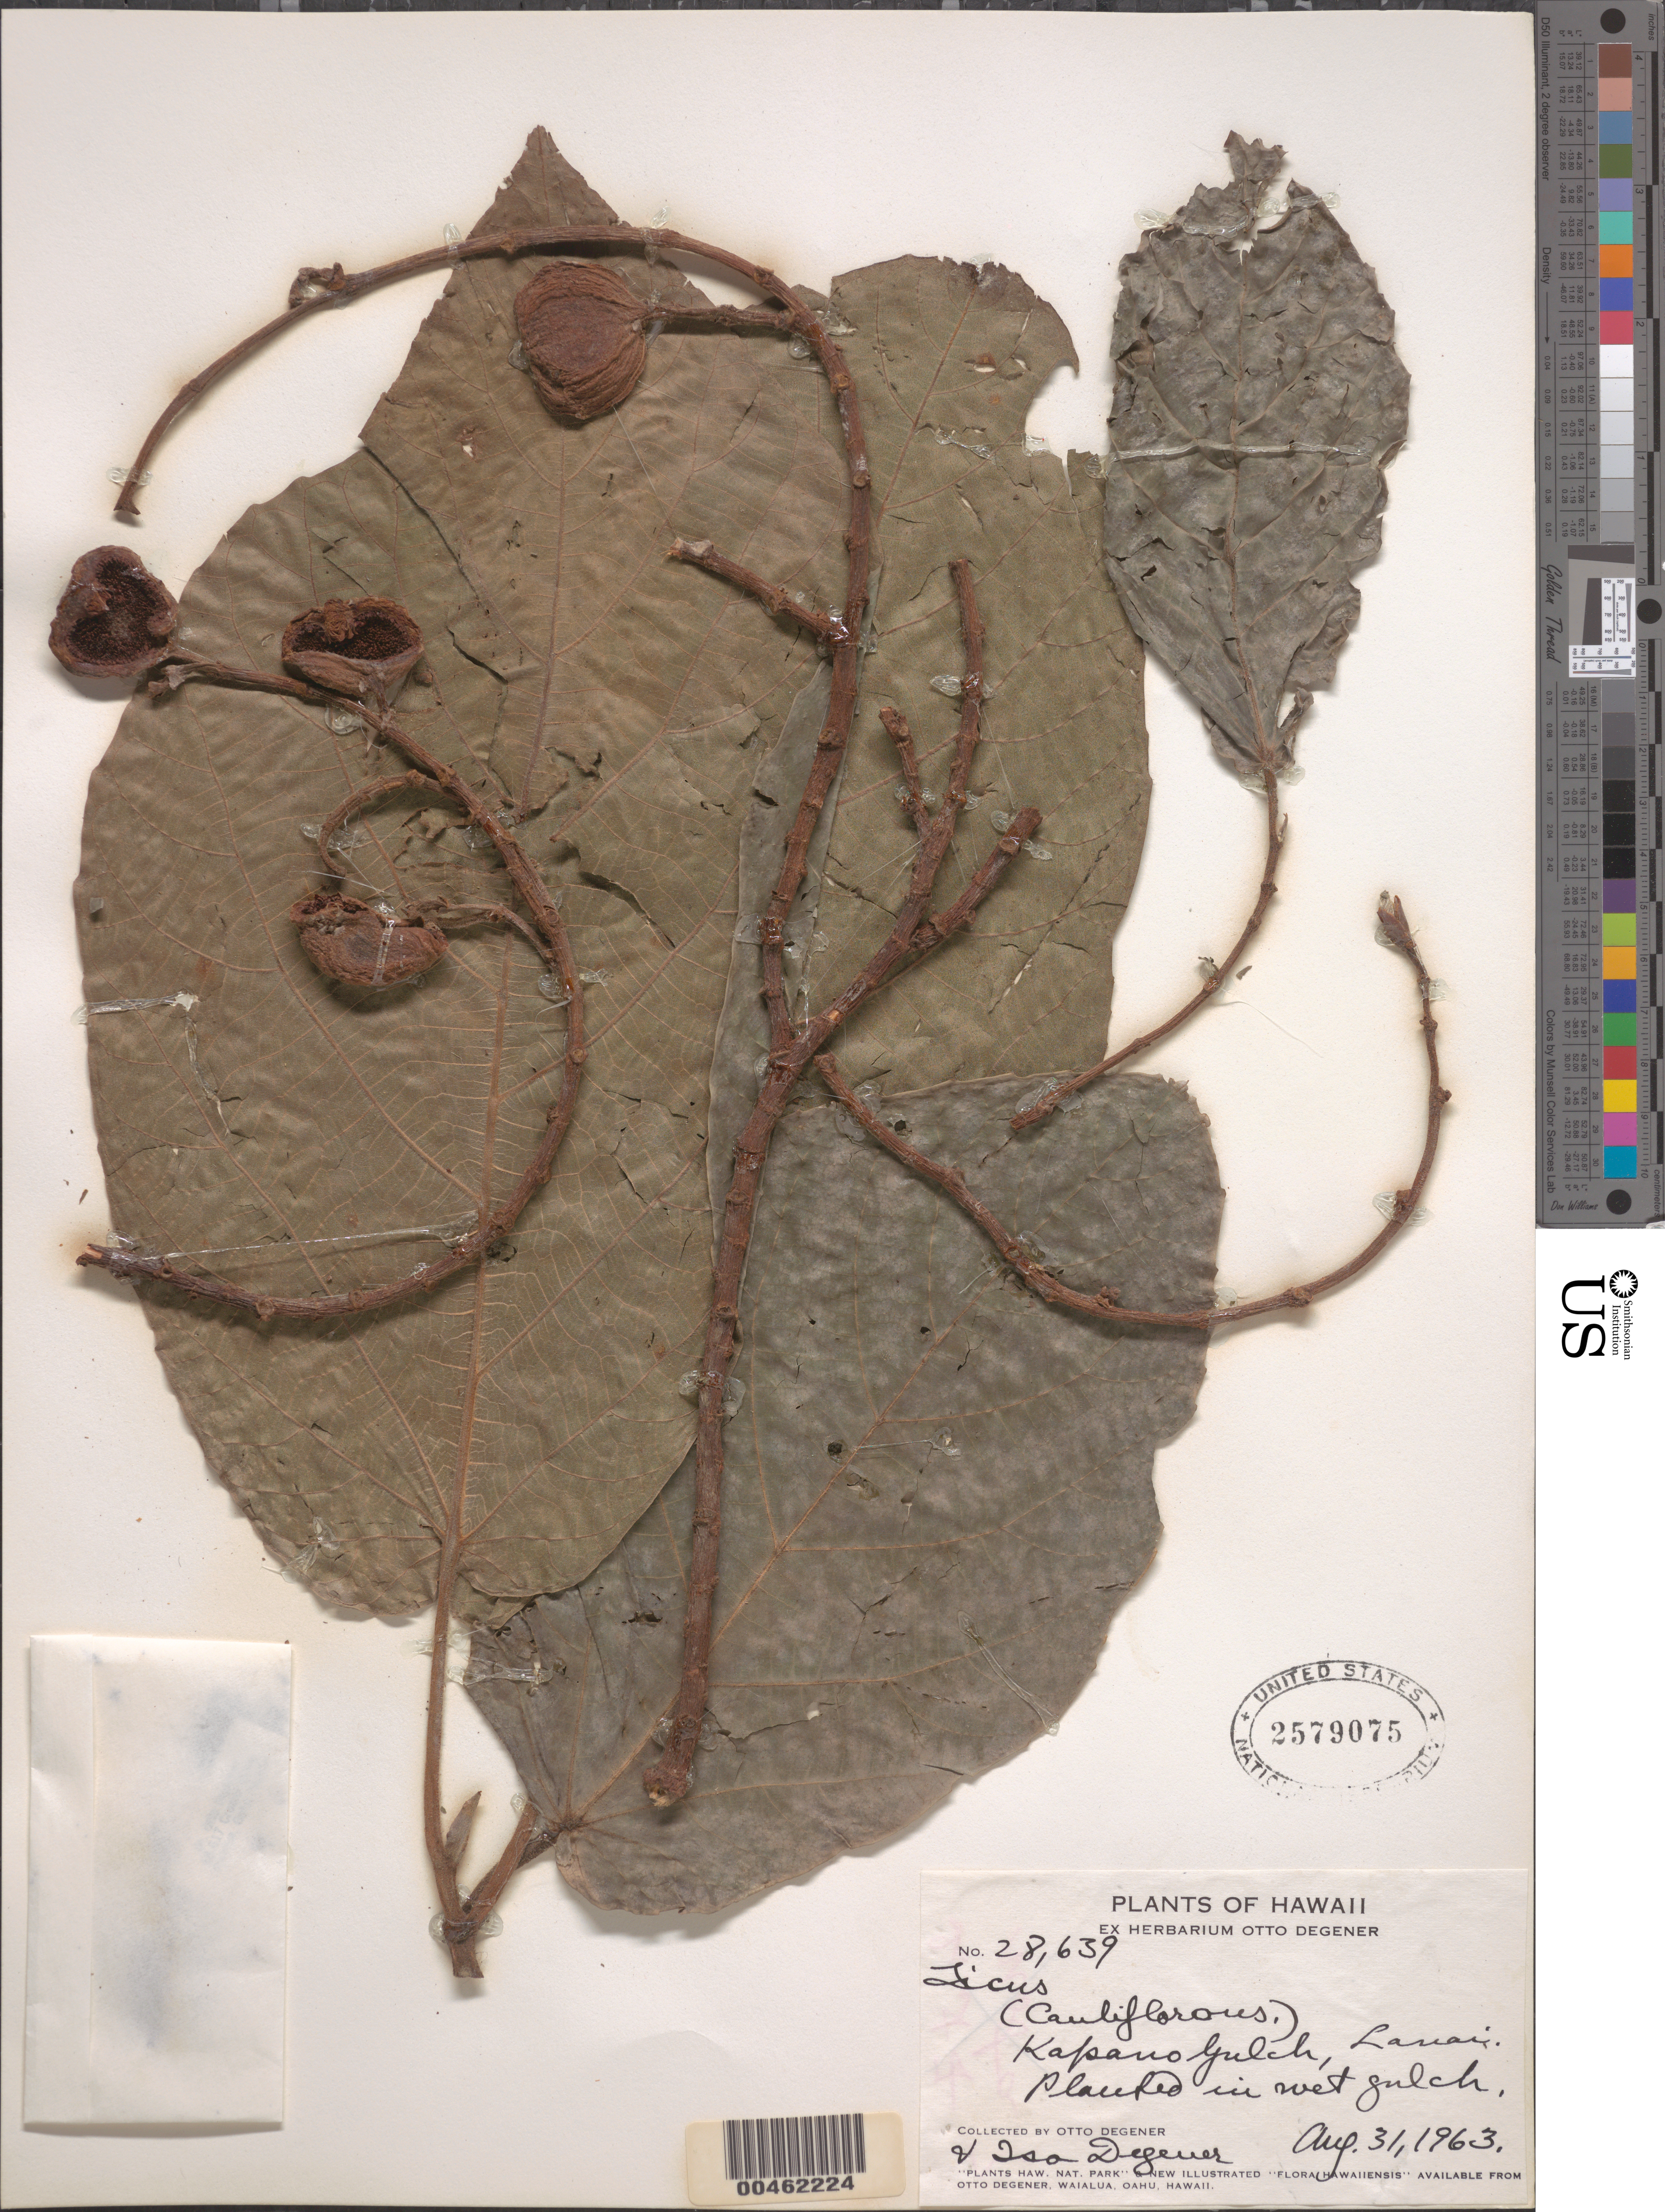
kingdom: Plantae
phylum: Tracheophyta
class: Magnoliopsida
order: Rosales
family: Moraceae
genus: Ficus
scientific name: Ficus sp.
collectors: O. Degener & I. Degener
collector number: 28639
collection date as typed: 31 Aug 1963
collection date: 1963-08-31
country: United States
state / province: Hawaii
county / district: Maui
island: Lana'i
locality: Kapano Gulch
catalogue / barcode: US 2579075